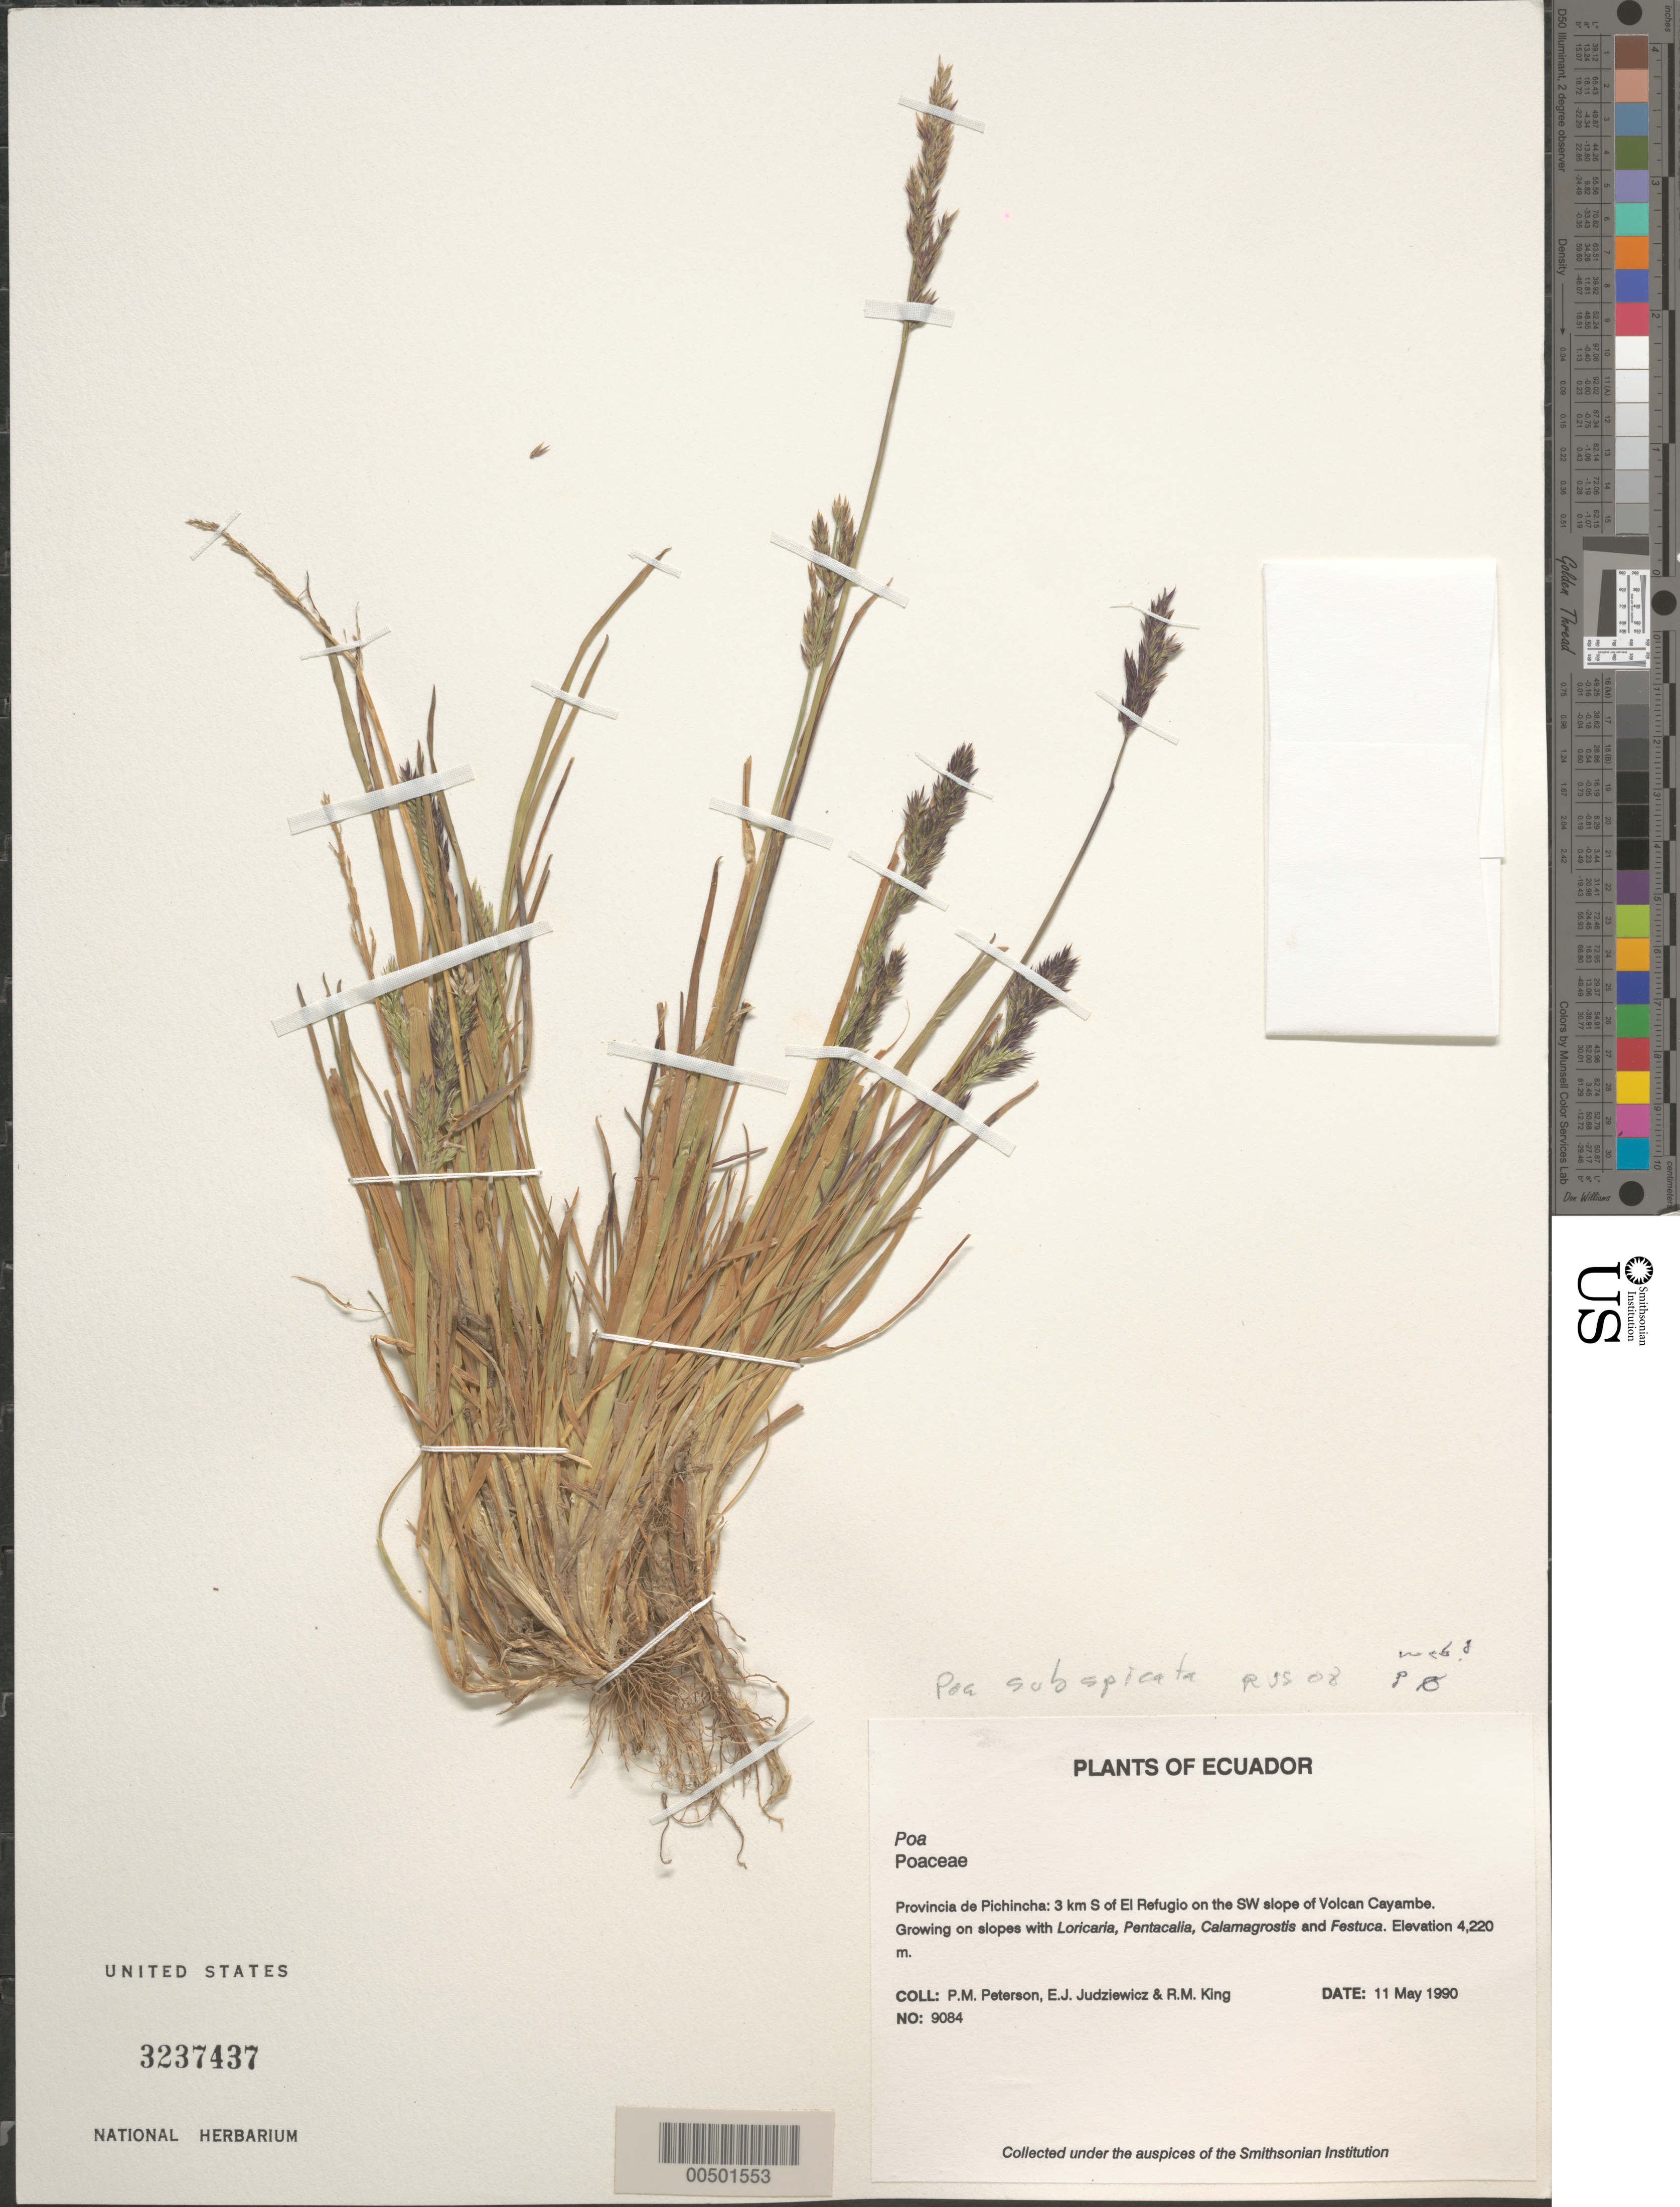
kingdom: Plantae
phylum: Tracheophyta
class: Liliopsida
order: Poales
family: Poaceae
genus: Poa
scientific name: Poa subspicata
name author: (J. Presl) Kunth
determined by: Soreng, Robert J., Research Associate (BOT), Smithsonian Institution - National Museum of Natural History (UNITED STATES)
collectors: P. M. Peterson, E. J. Judziewicz & R. M. King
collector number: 09084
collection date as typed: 11 May 1990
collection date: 1990-05-11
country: Ecuador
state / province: Pichincha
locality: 3 km S of El Refugio on the SW slope of Volcan Cayambe.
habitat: Growing on slopes with Loricaria, Pentacalia, Calamagrostis and Festuca.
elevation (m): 4220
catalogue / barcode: US 3237437